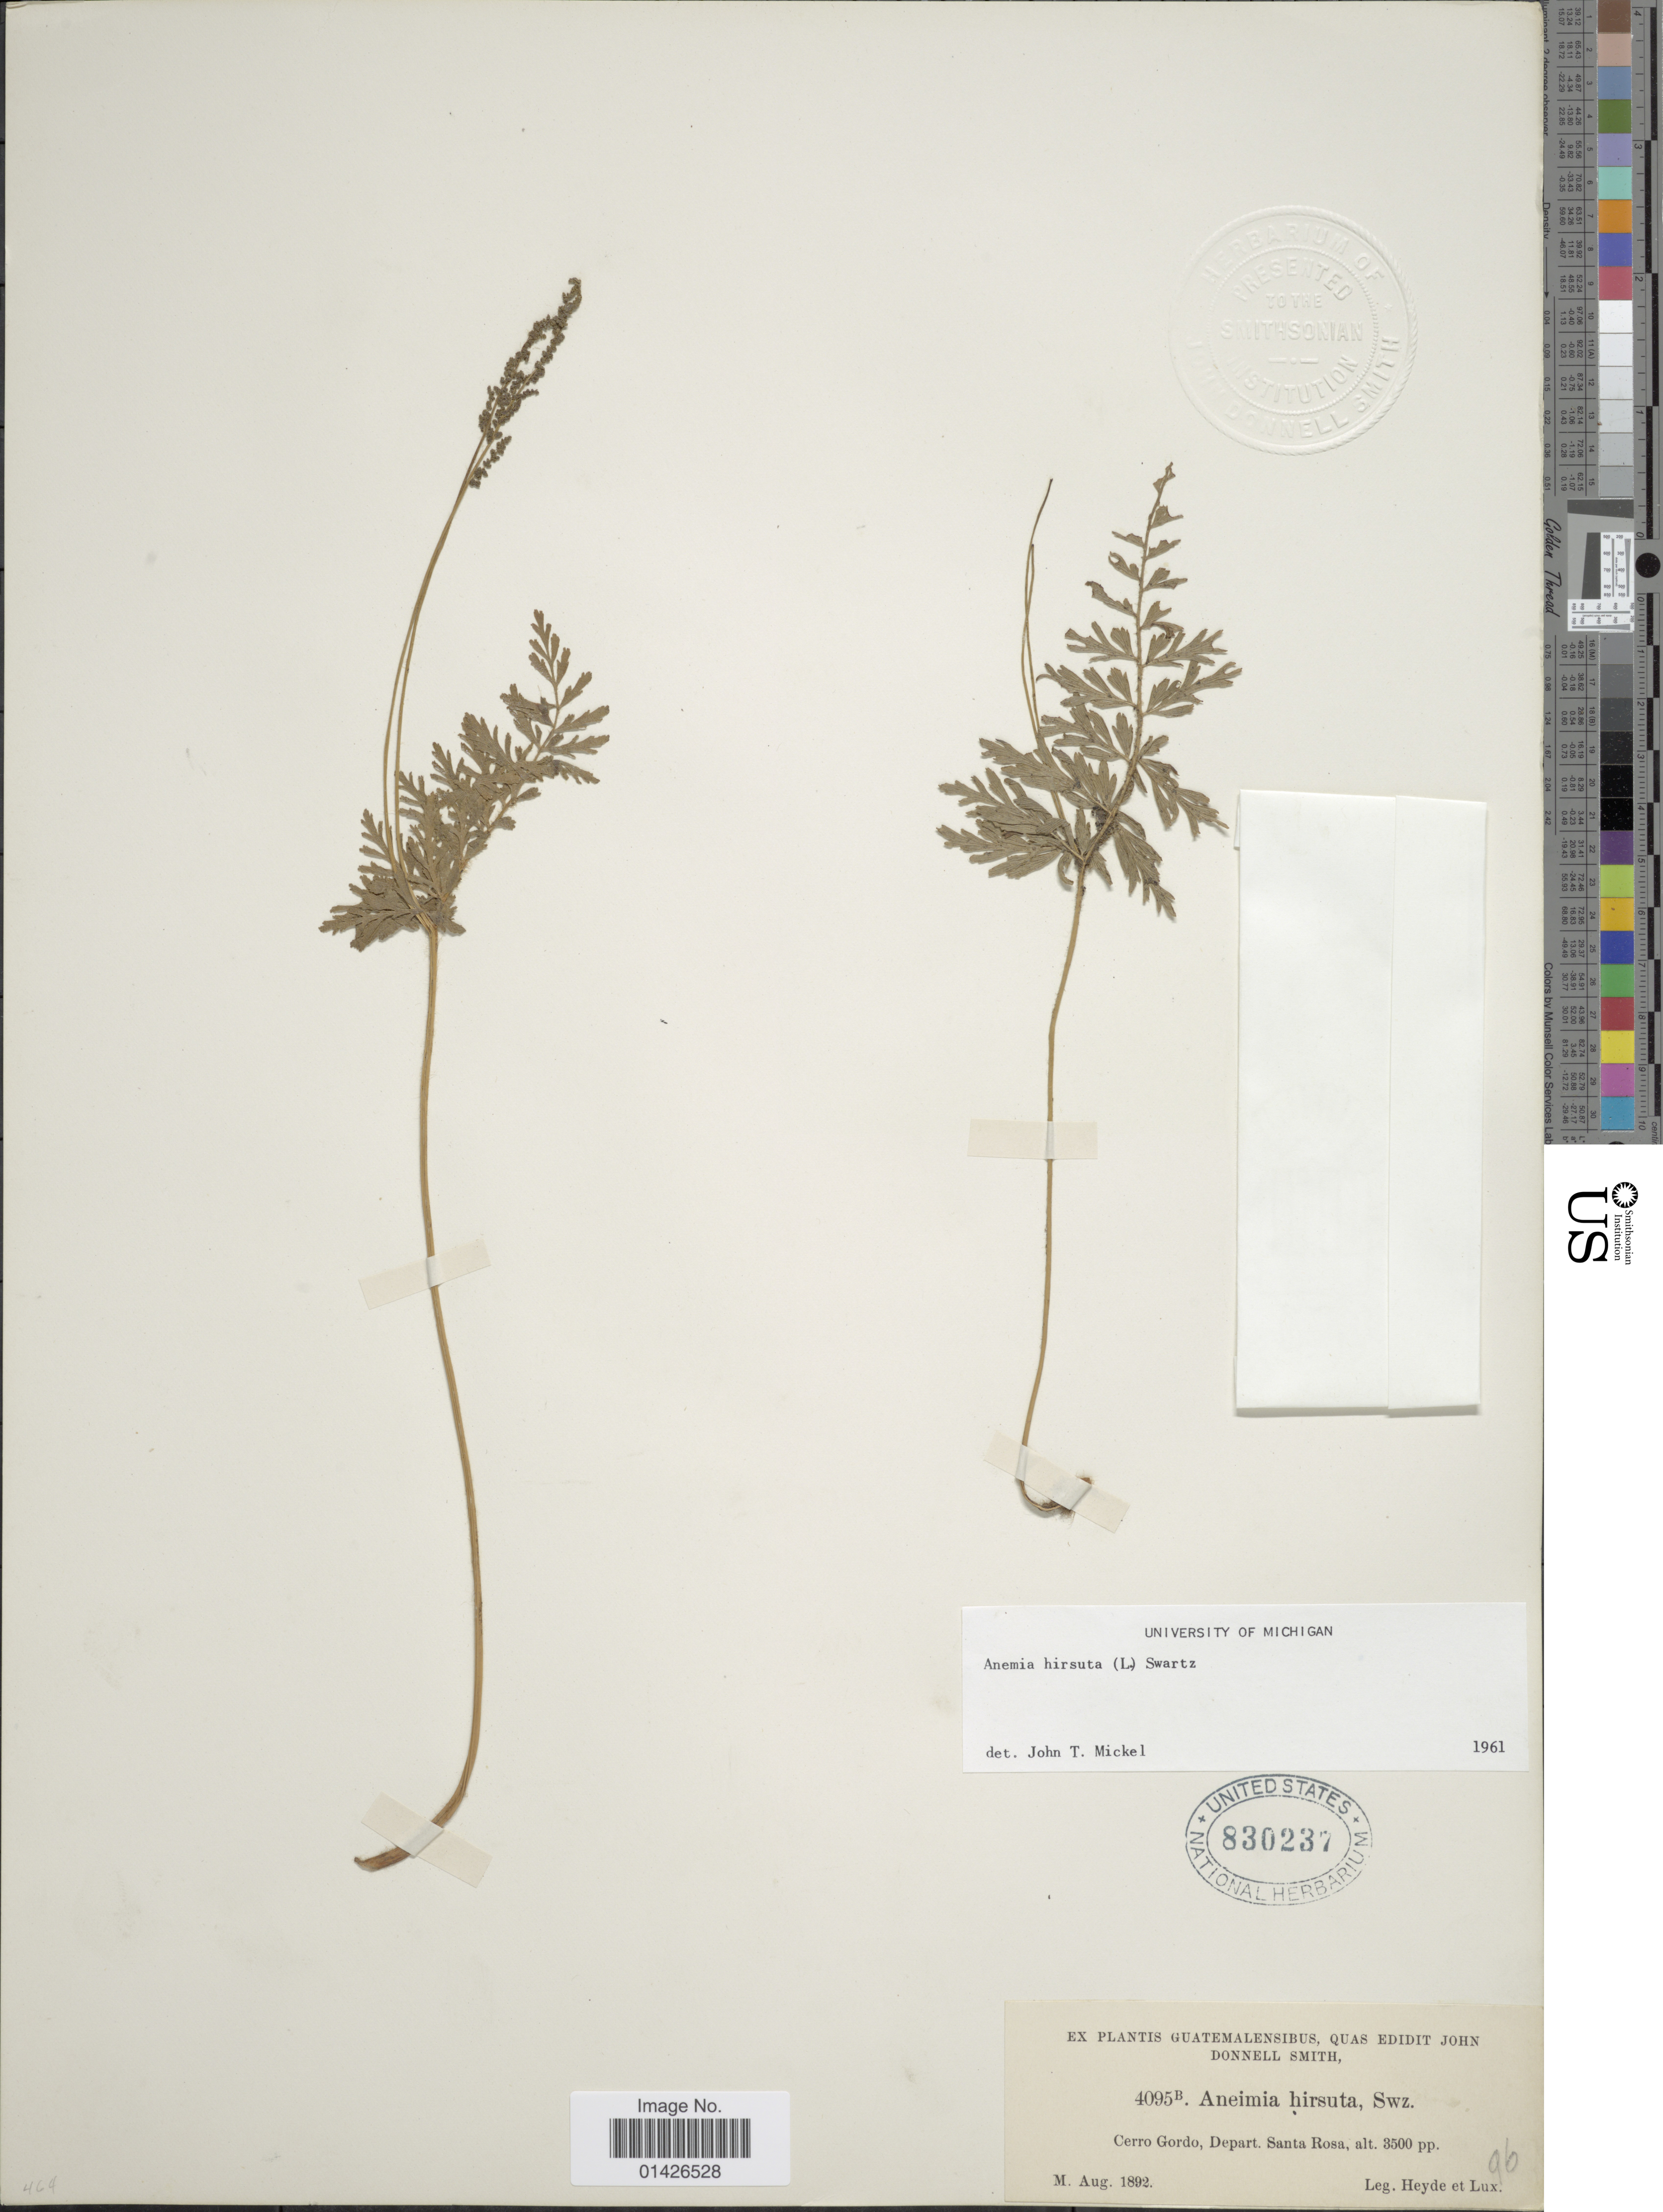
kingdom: Plantae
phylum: Tracheophyta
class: Polypodiopsida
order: Schizaeales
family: Anemiaceae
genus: Anemia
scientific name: Anemia hirsuta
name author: (L.) Sw.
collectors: Heyde & Lux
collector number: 4095B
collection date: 1892-08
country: Guatemala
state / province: Santa Rosa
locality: Cerro Gordo,Depart Santa Rosa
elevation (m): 1067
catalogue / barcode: US 830237